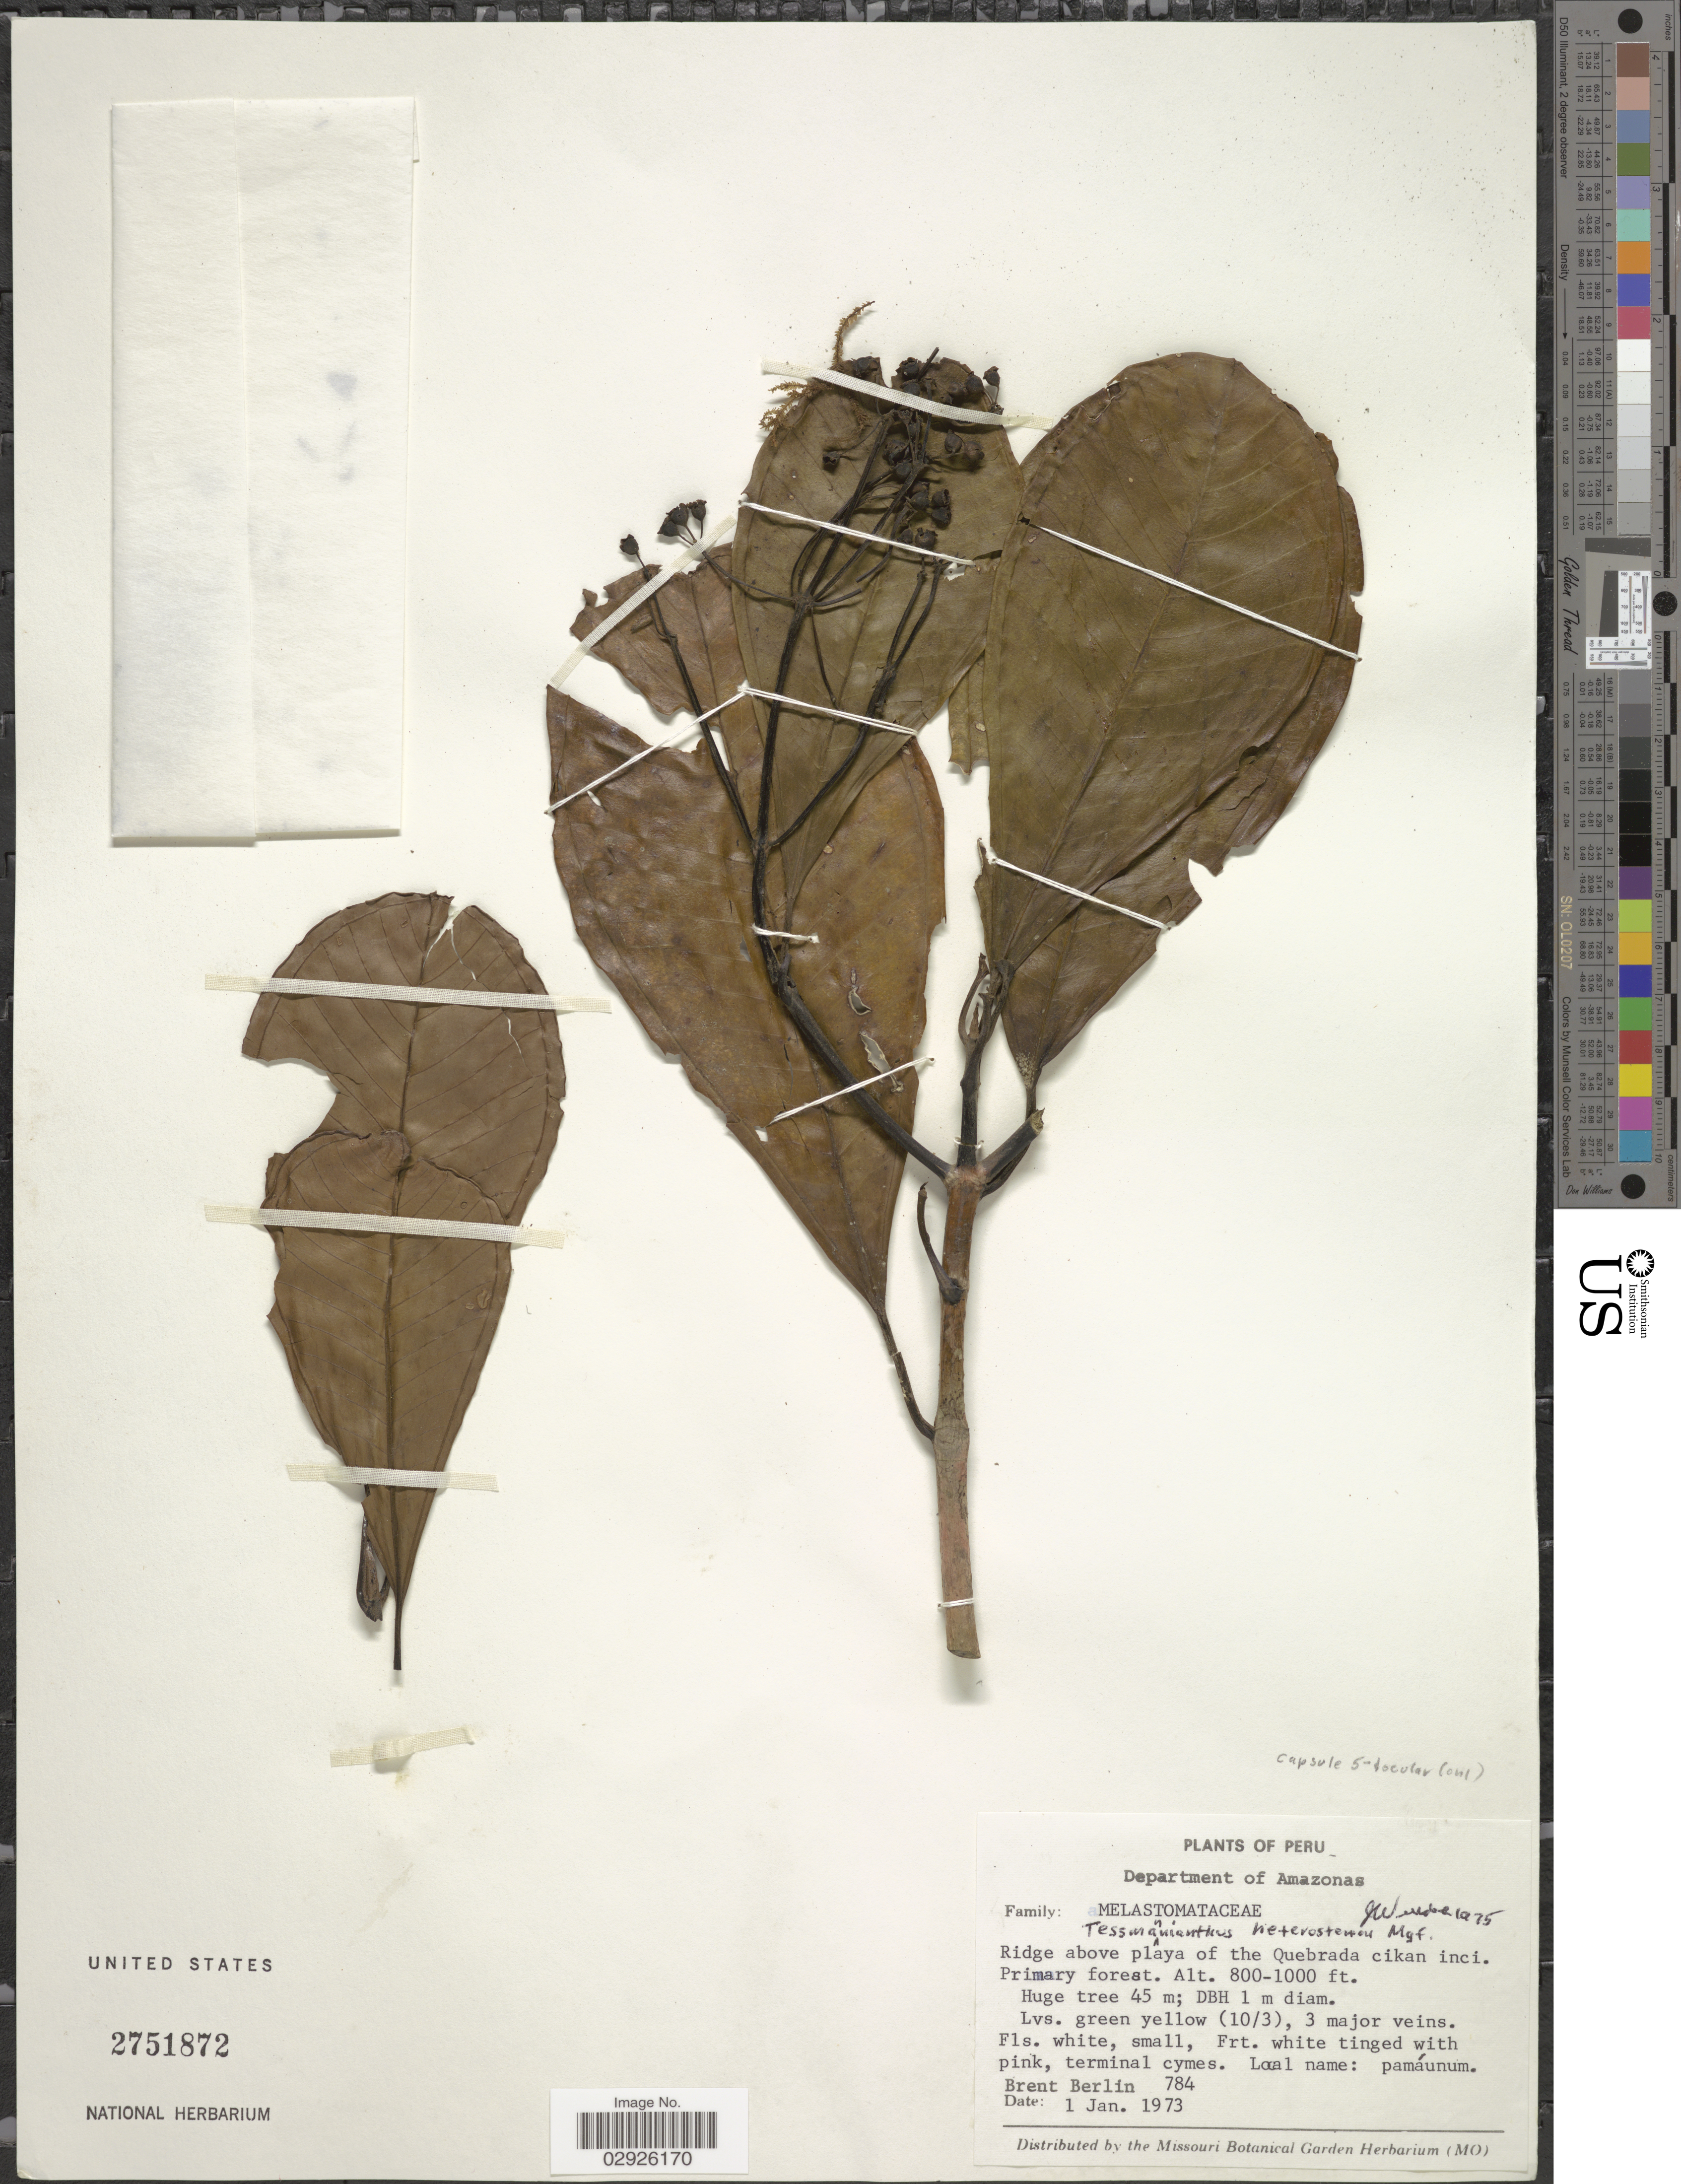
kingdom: Plantae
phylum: Tracheophyta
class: Magnoliopsida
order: Myrtales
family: Melastomataceae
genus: Tessmannianthus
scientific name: Tessmannianthus heterostemon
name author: Markgr.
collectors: B. Berlin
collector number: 784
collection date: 1973-01-01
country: Peru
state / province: Amazonas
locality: Department of Amazonas. Ridge above playa of the Quebrada cikan inci.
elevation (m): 244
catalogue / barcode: US 2751872